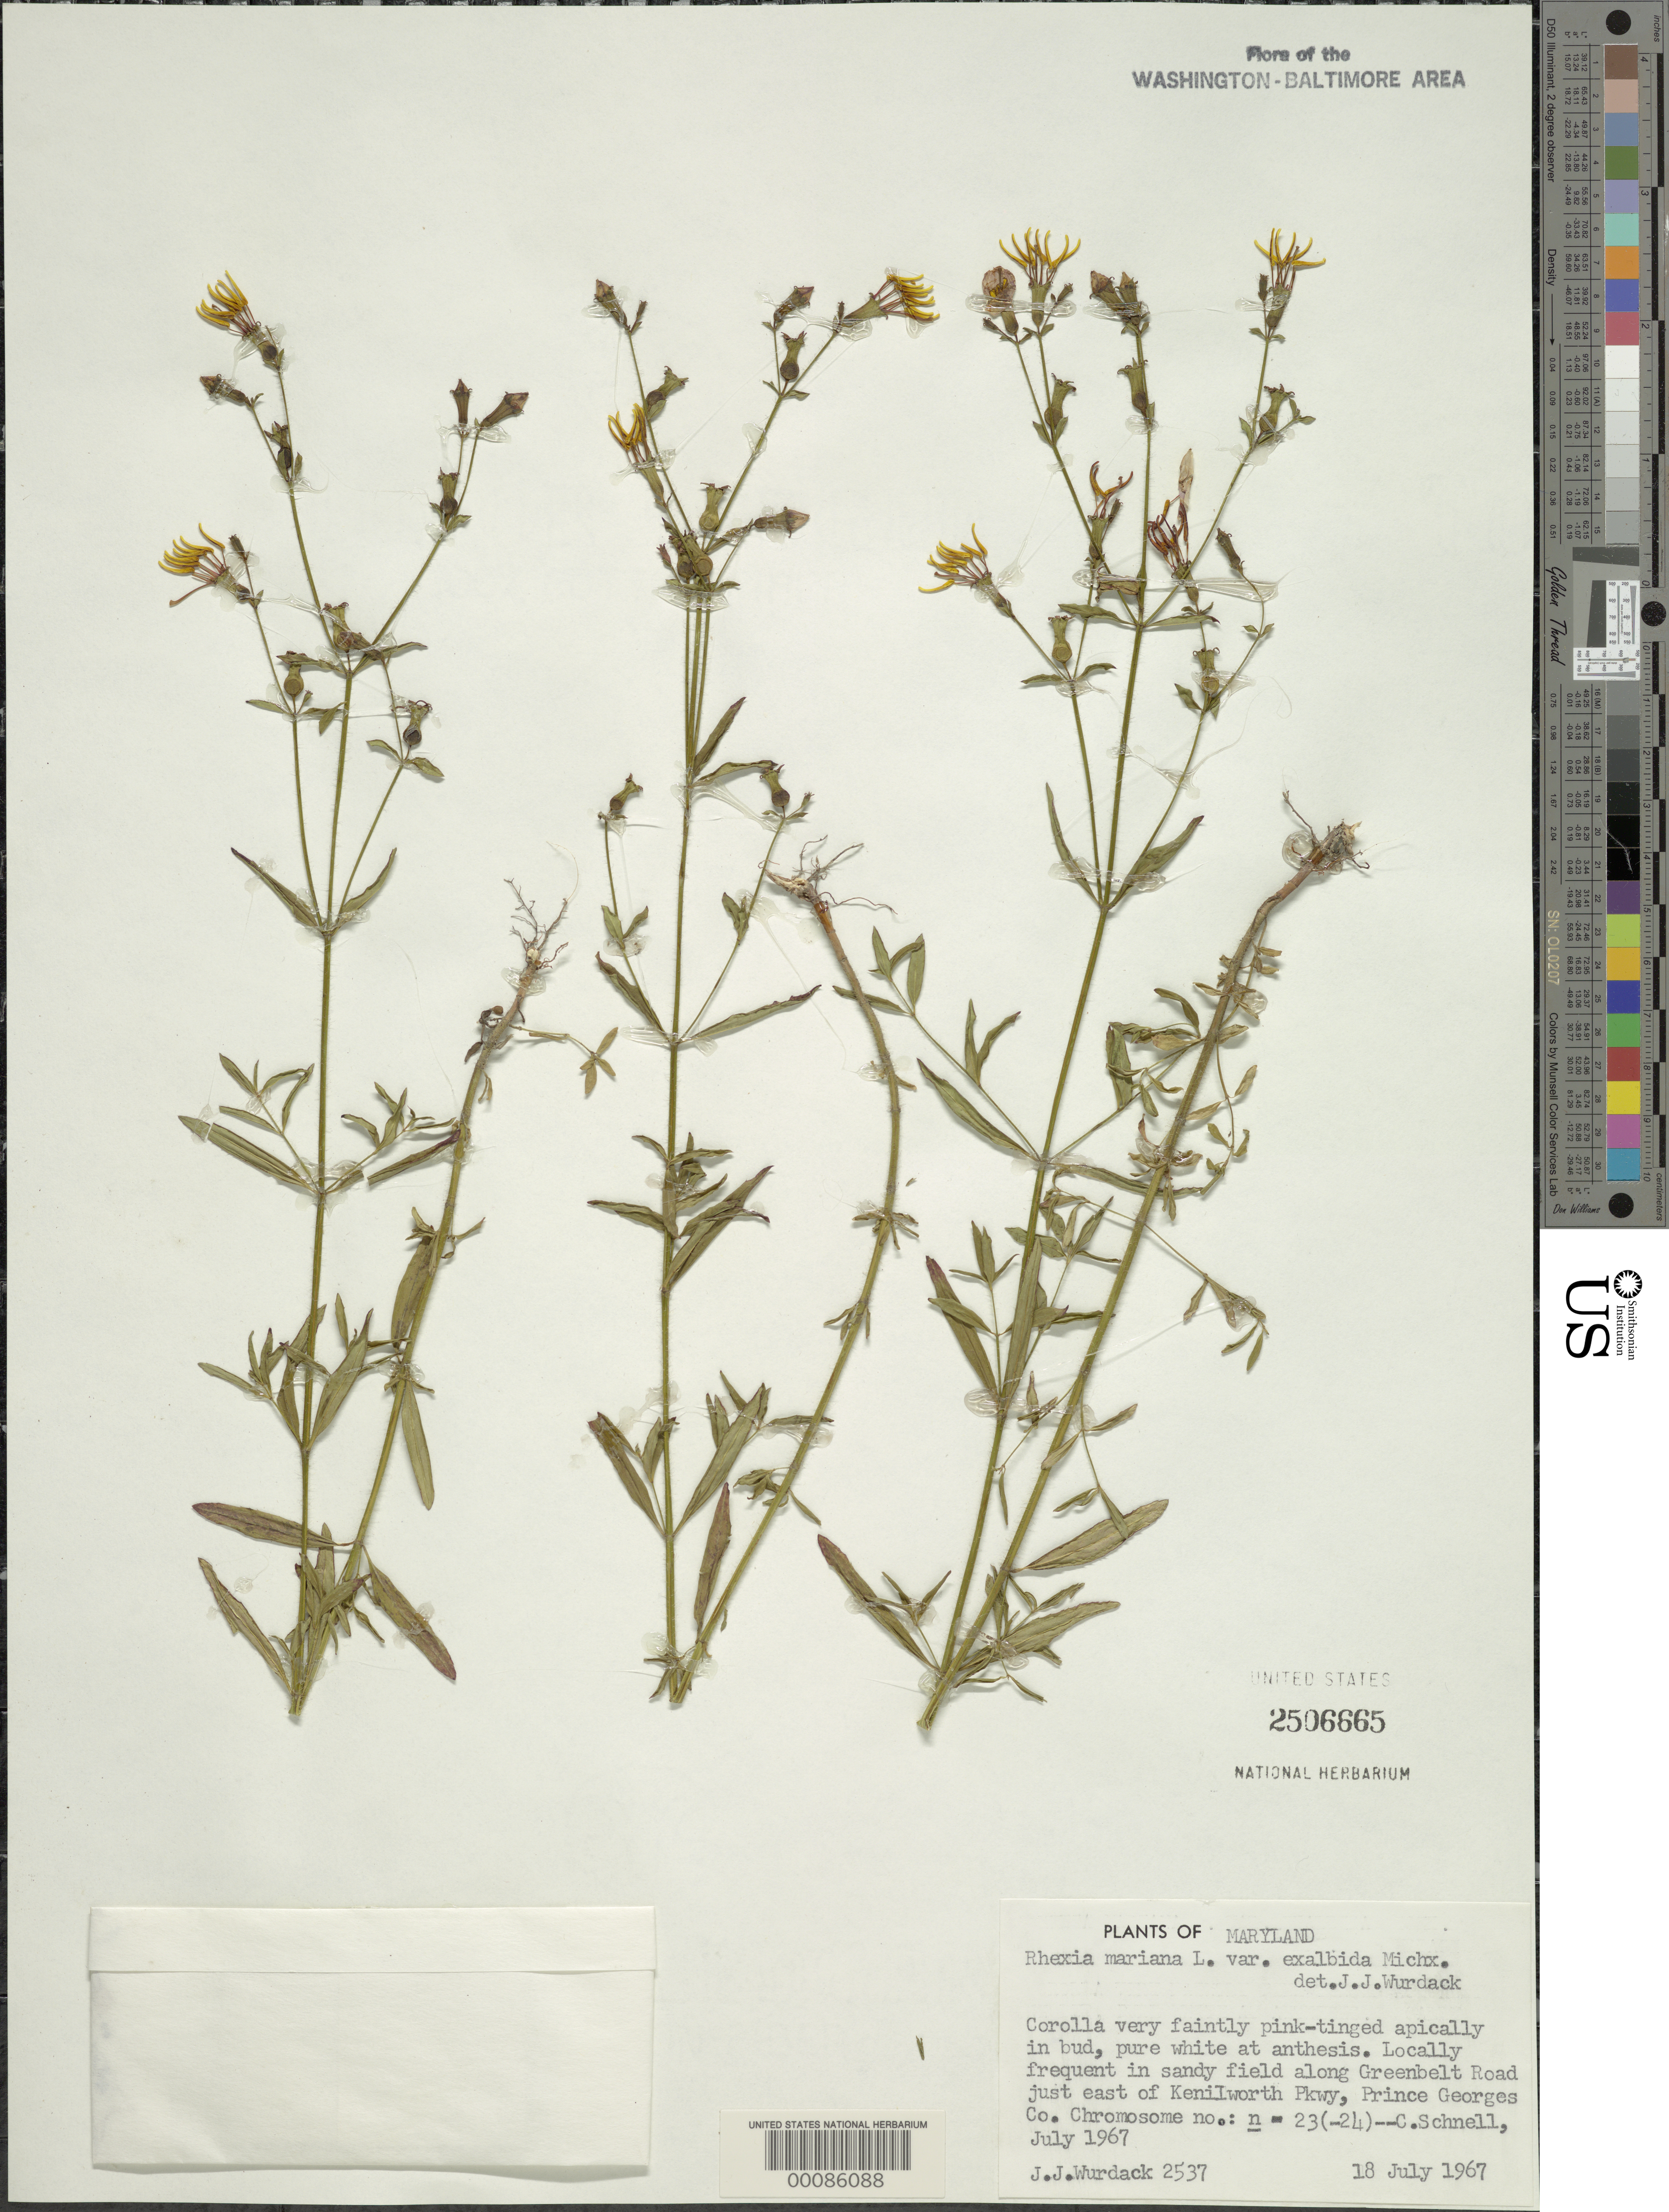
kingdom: Plantae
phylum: Tracheophyta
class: Magnoliopsida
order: Myrtales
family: Melastomataceae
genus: Rhexia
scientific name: Rhexia mariana var. exalbida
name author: Michx.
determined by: Wurdack, John J., (US), US (UNITED STATES)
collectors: J. J. Wurdack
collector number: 2537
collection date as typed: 18 Jul 1967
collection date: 1967-07-18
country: United States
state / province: Maryland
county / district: Prince George's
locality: Along Greenbelt Rd. just E of Kenilworth Pkwy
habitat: Sandy field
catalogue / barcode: US 2506665